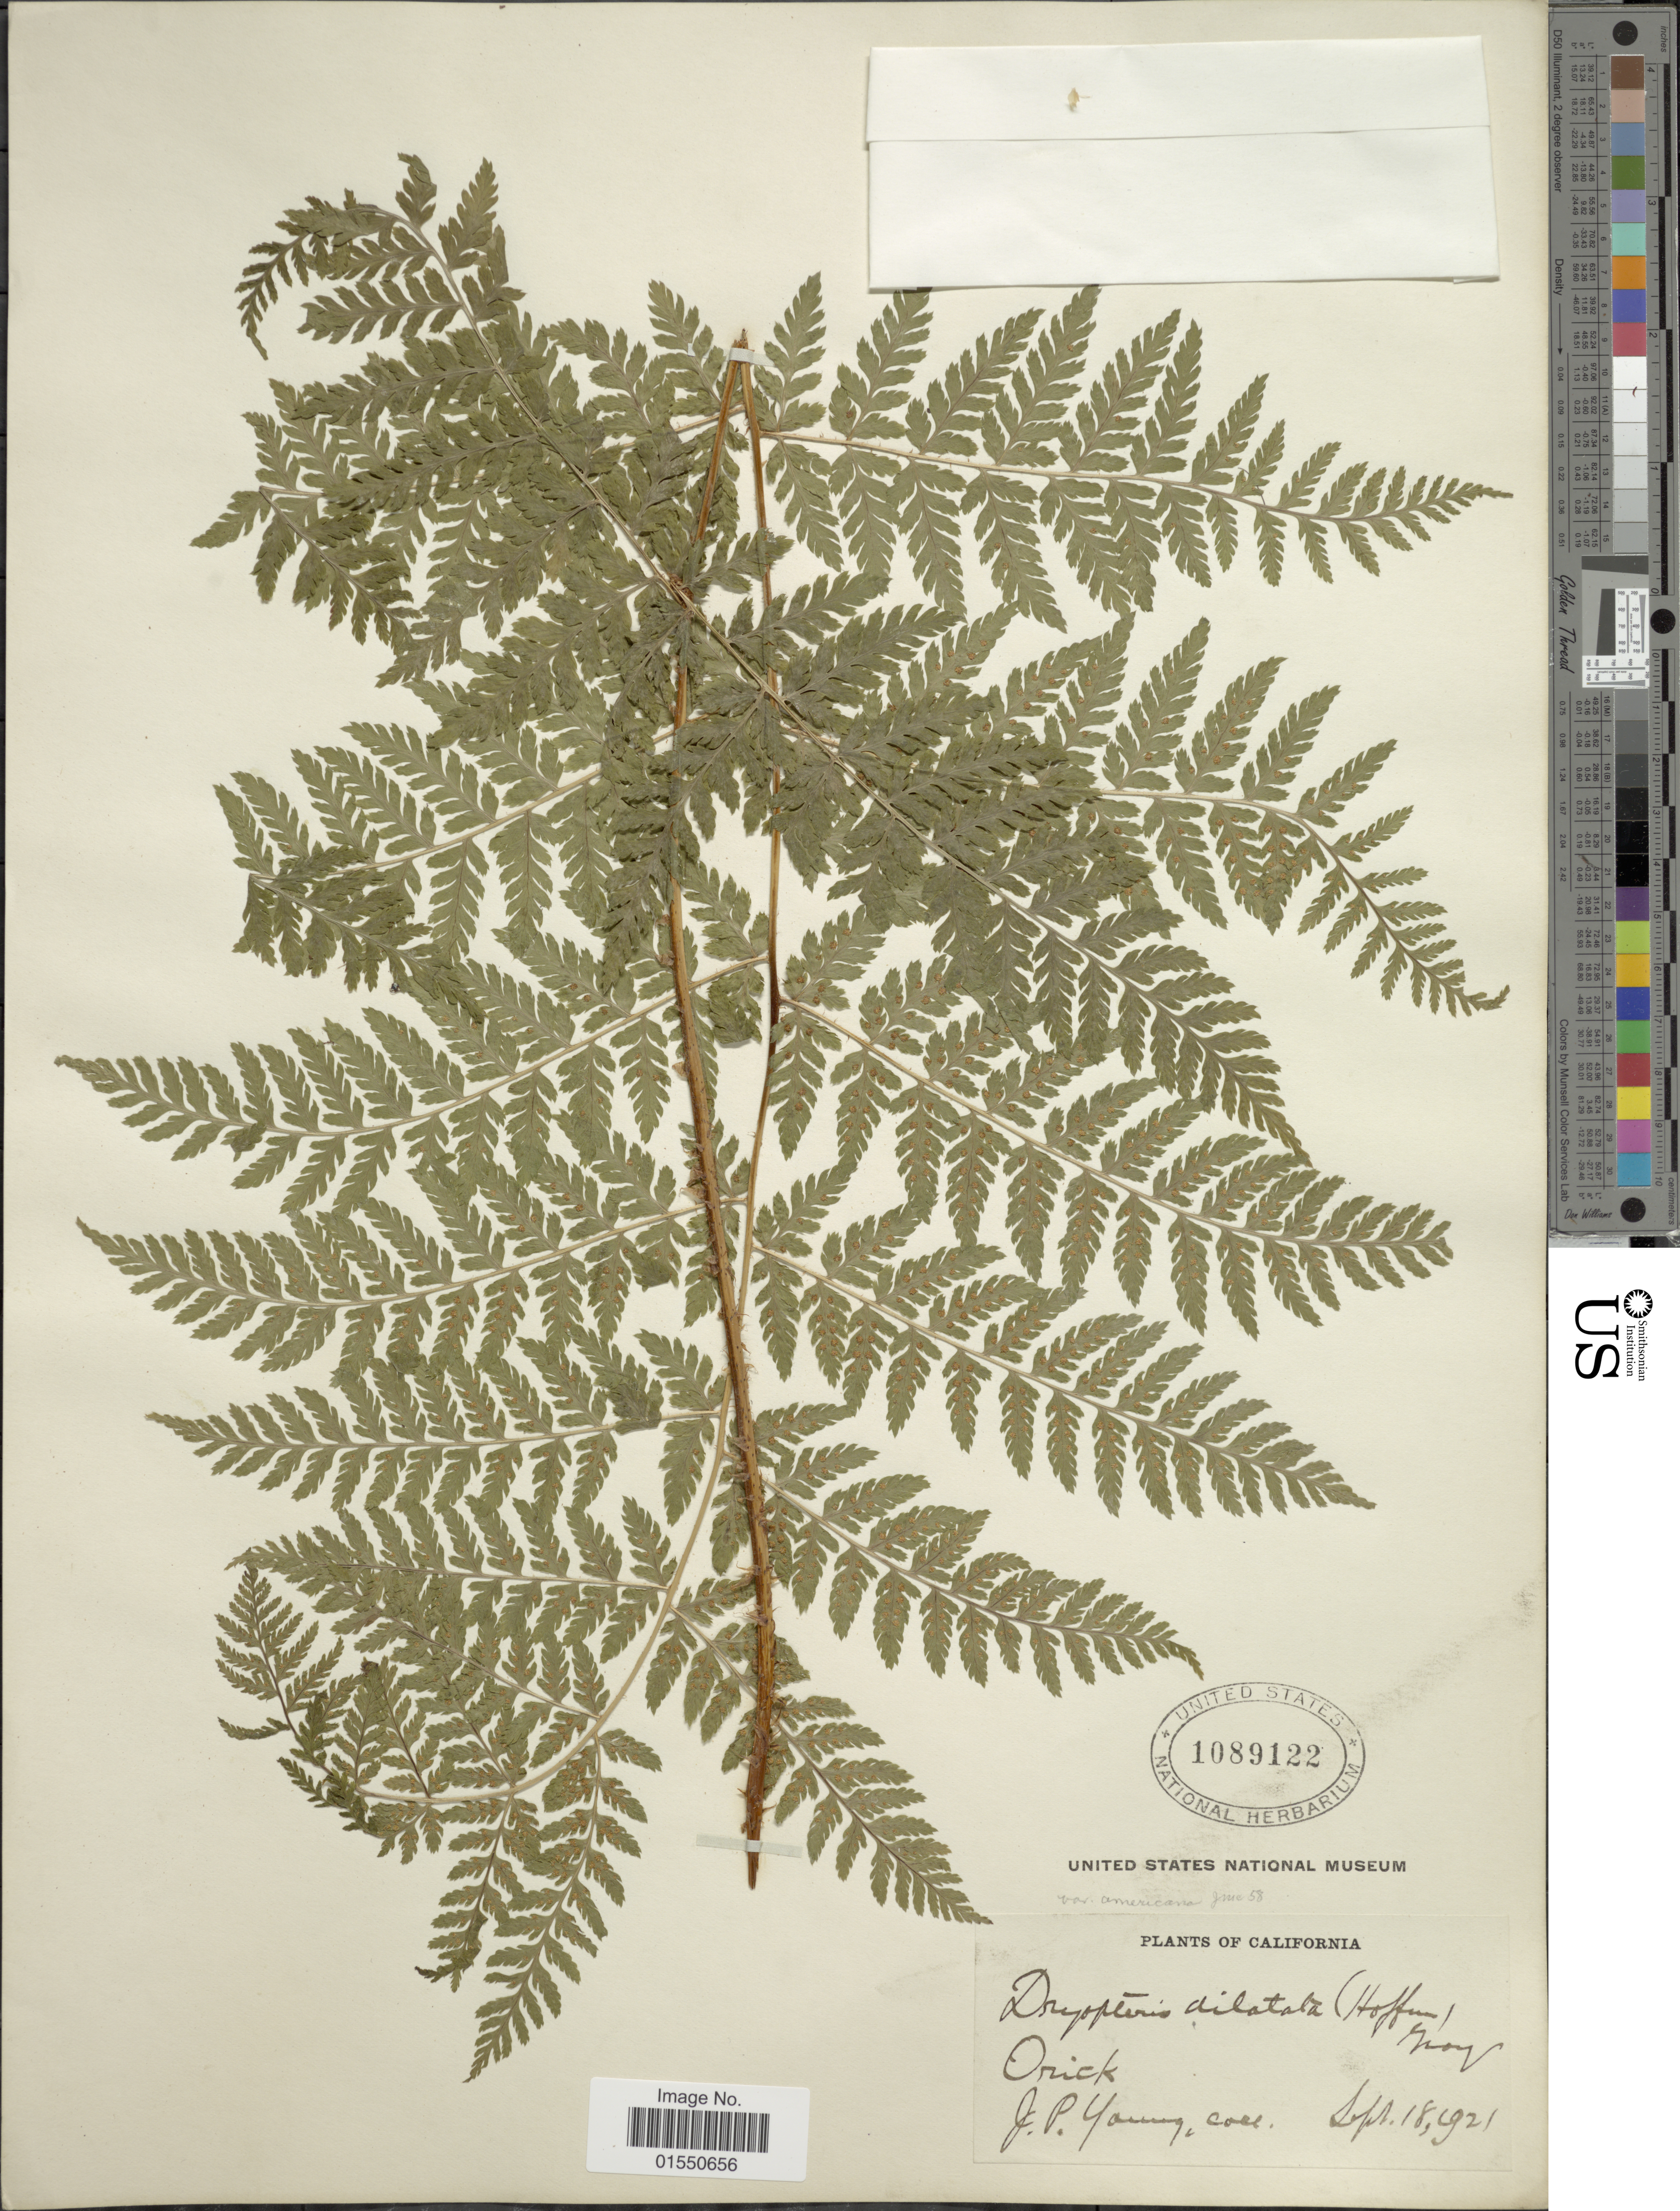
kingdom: Plantae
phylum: Tracheophyta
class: Polypodiopsida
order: Polypodiales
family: Dryopteridaceae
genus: Dryopteris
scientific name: Dryopteris expansa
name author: (C. Presl) Fraser-Jenk. & Jermy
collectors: J. P. Young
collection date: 1921-08-18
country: United States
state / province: California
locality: Orick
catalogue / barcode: US 1089122